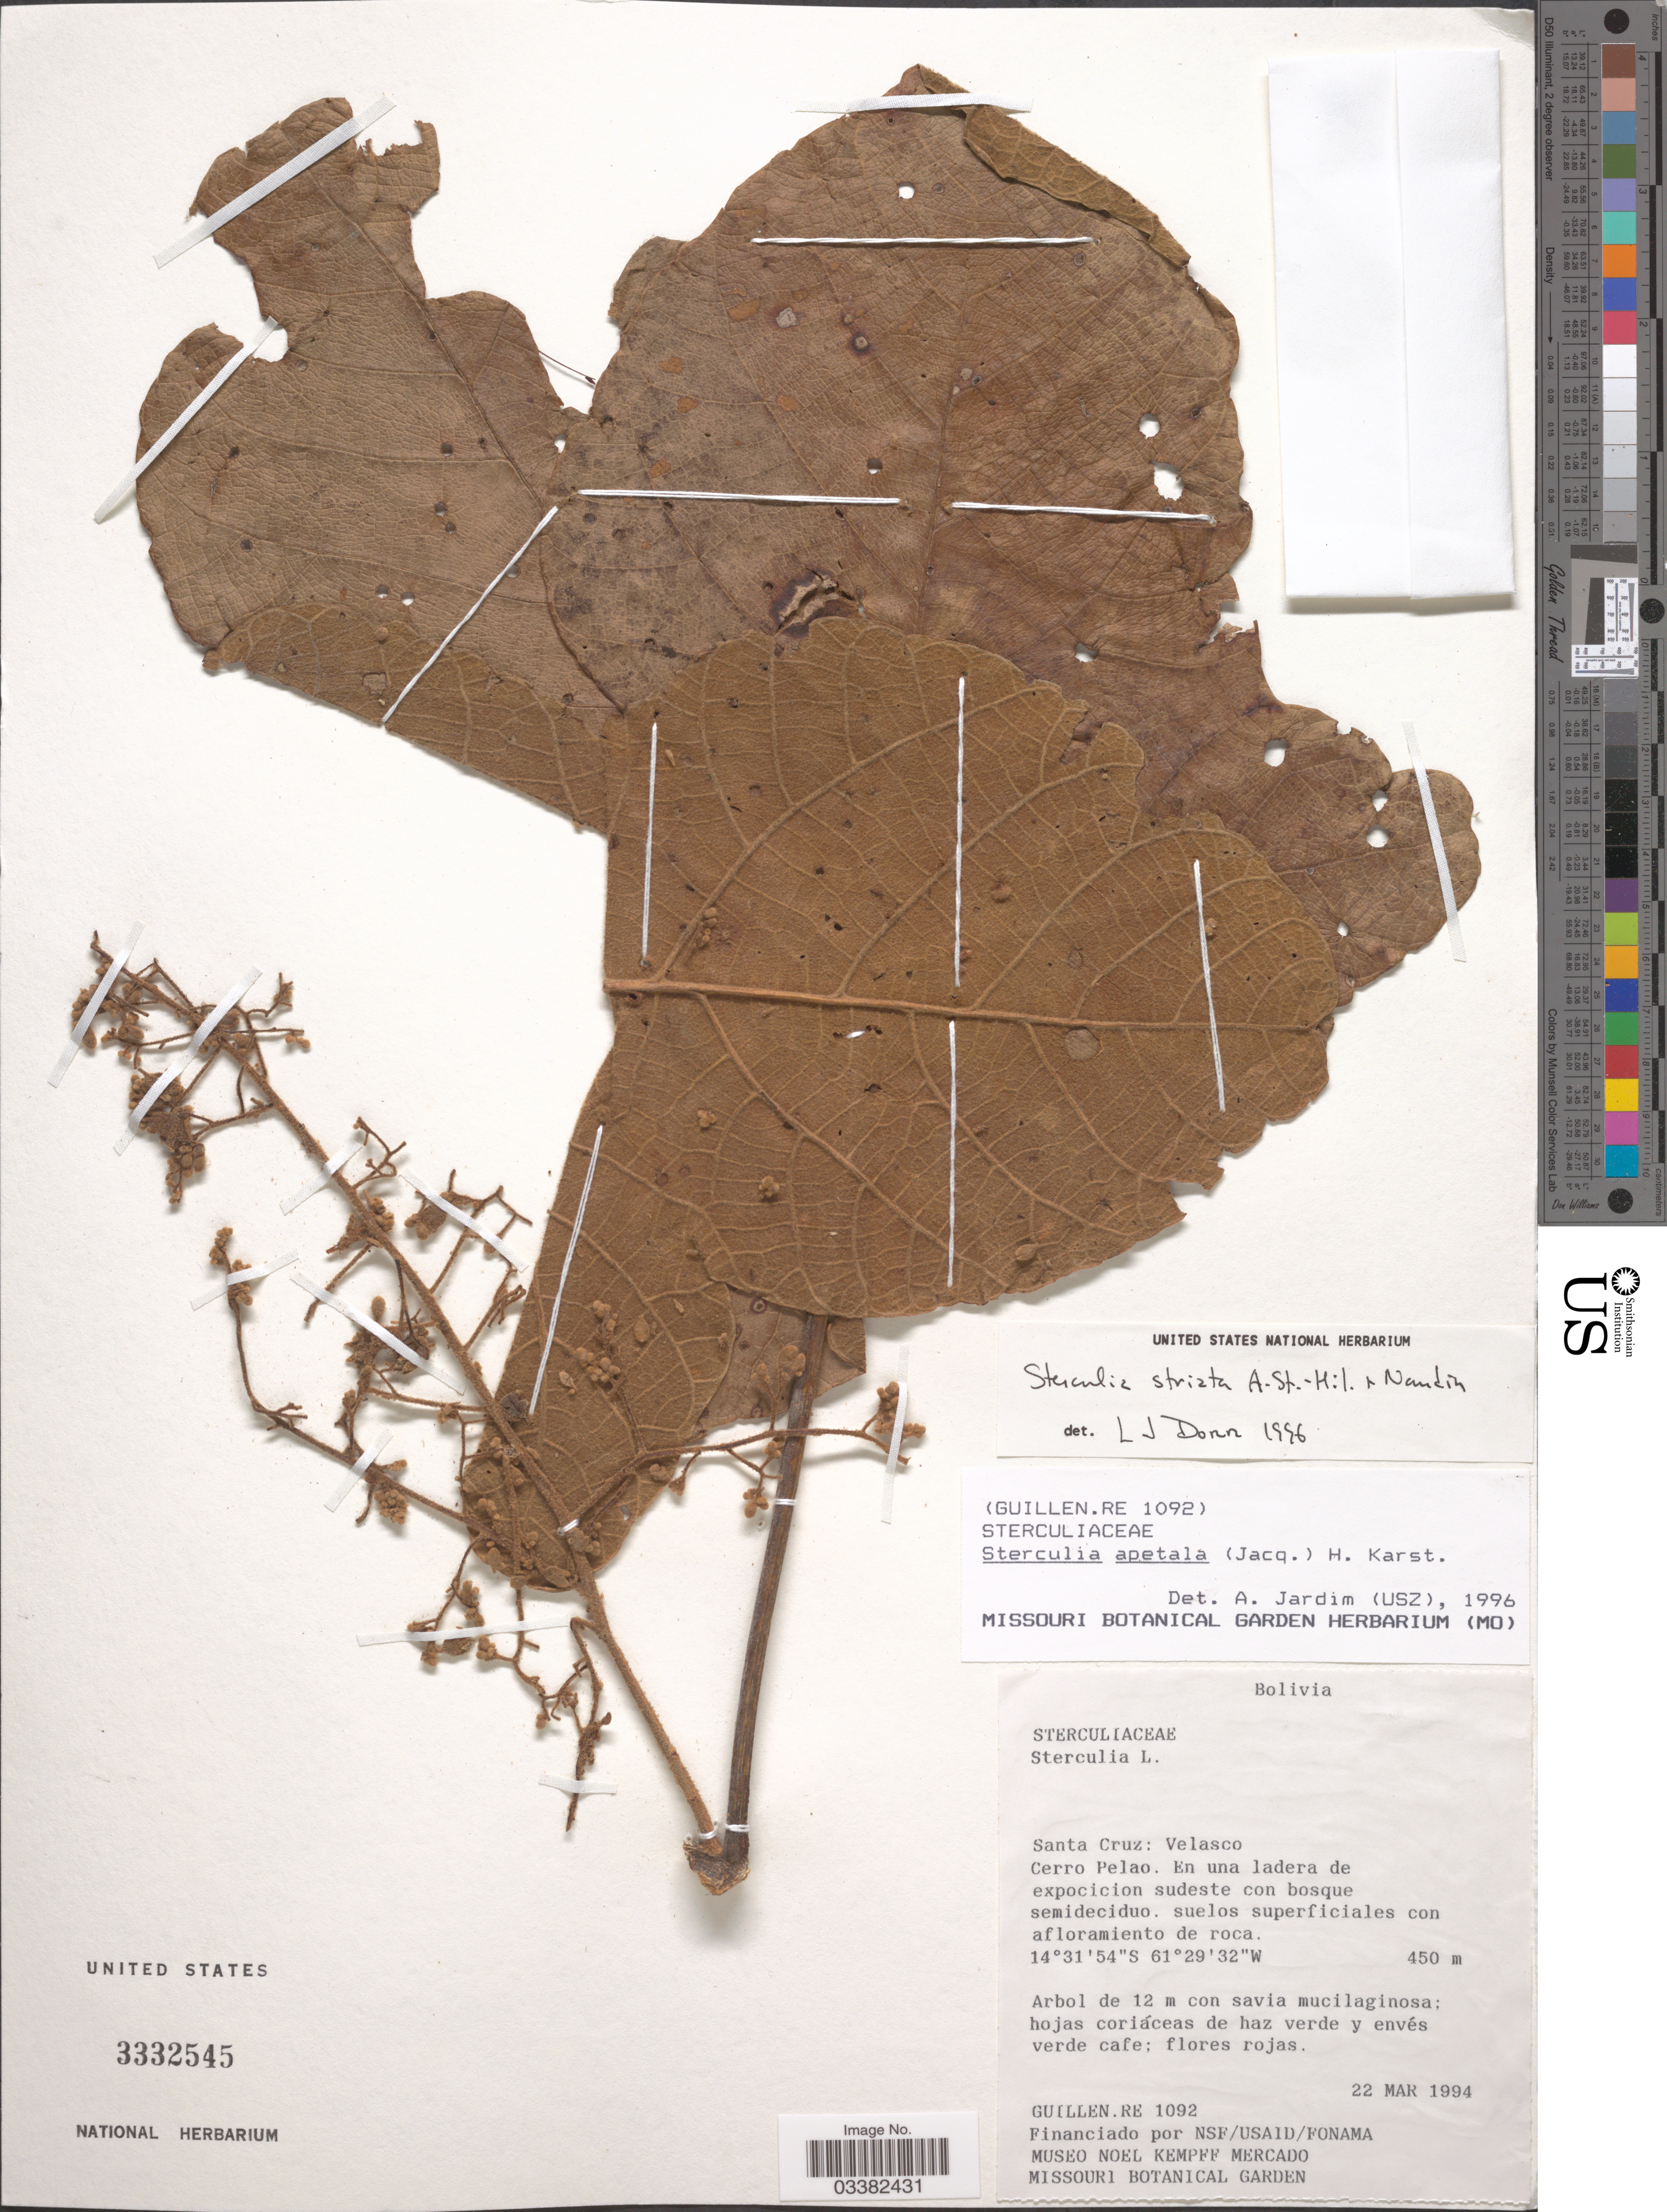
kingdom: Plantae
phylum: Tracheophyta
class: Magnoliopsida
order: Malvales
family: Malvaceae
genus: Sterculia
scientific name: Sterculia striata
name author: A. St.-Hil. & Naudin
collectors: R. Guillen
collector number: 1092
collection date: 1994-03-22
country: Bolivia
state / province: Santa Cruz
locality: Velasco. Cerro Pelao.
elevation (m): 450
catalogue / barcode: US 3332545